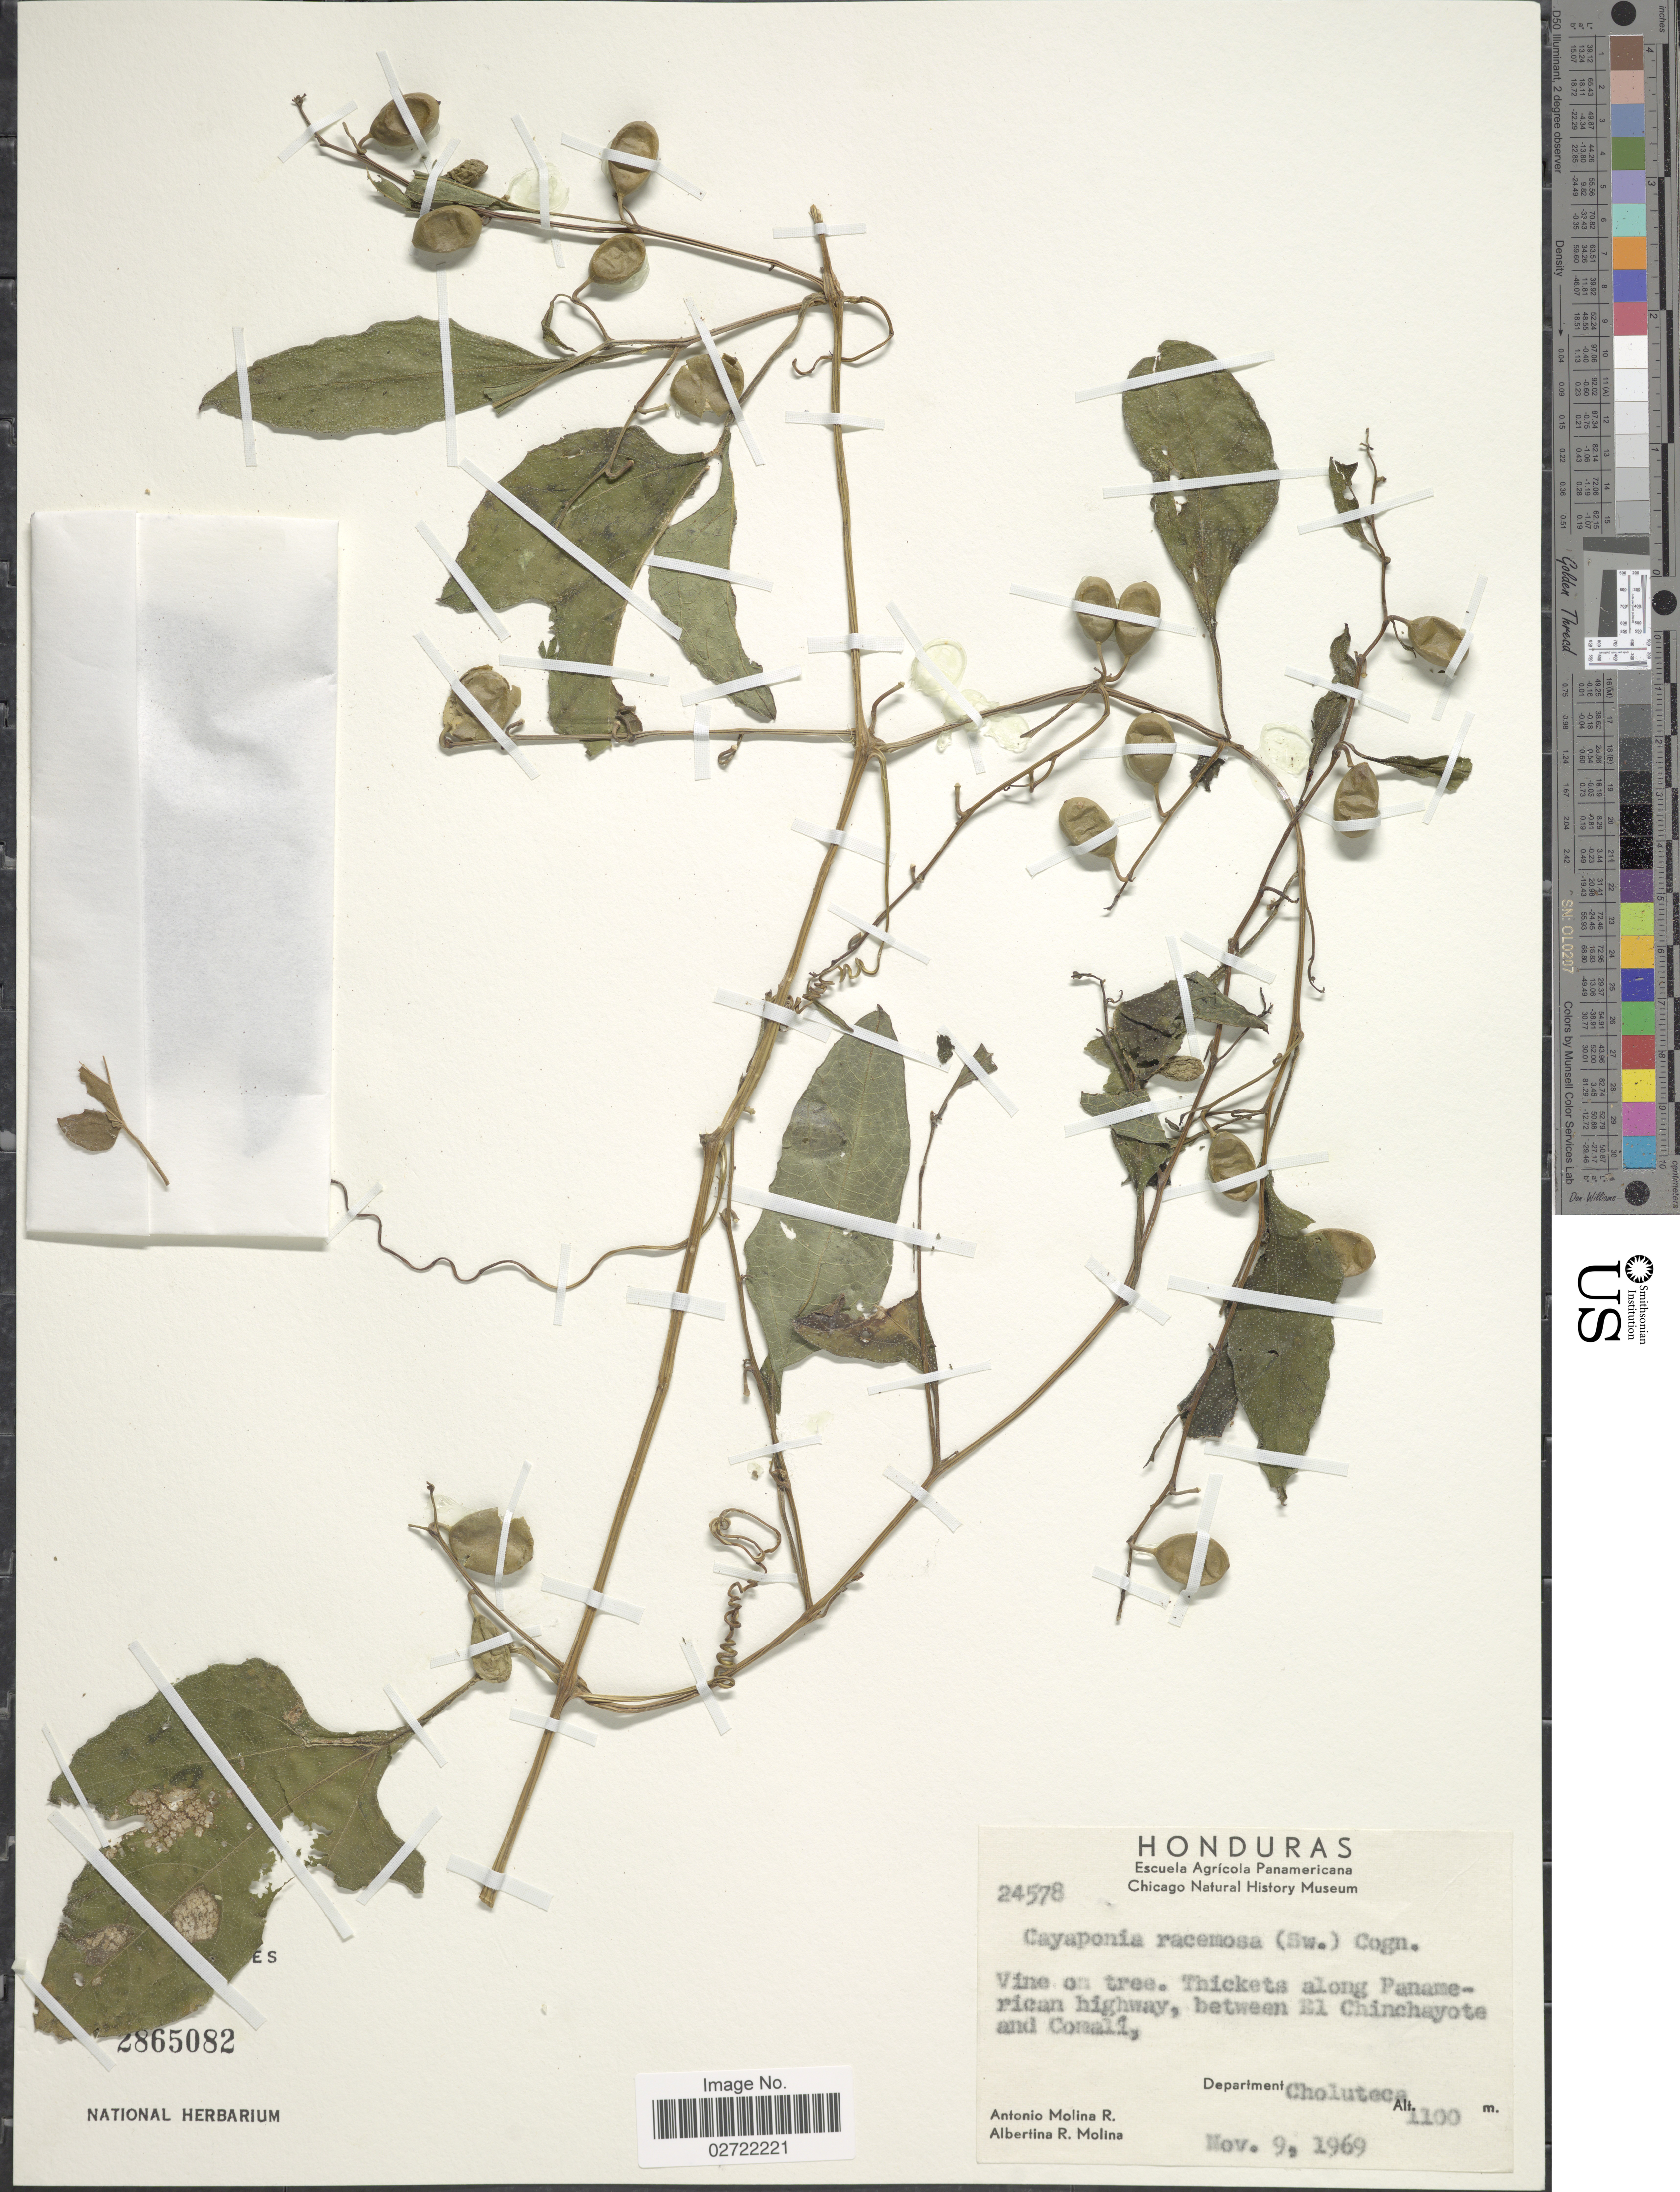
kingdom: Plantae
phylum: Tracheophyta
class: Magnoliopsida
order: Cucurbitales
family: Cucurbitaceae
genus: Cayaponia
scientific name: Cayaponia racemosa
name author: (Mill.) Cogn.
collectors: A. Molina R. & A. R. Molina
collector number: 24578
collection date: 1969-11-09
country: Honduras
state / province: Choluteca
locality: Thickets along Panamerican highway, between El Chinchayote and Comalí, Department Choluteca.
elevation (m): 1100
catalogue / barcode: US 2865082